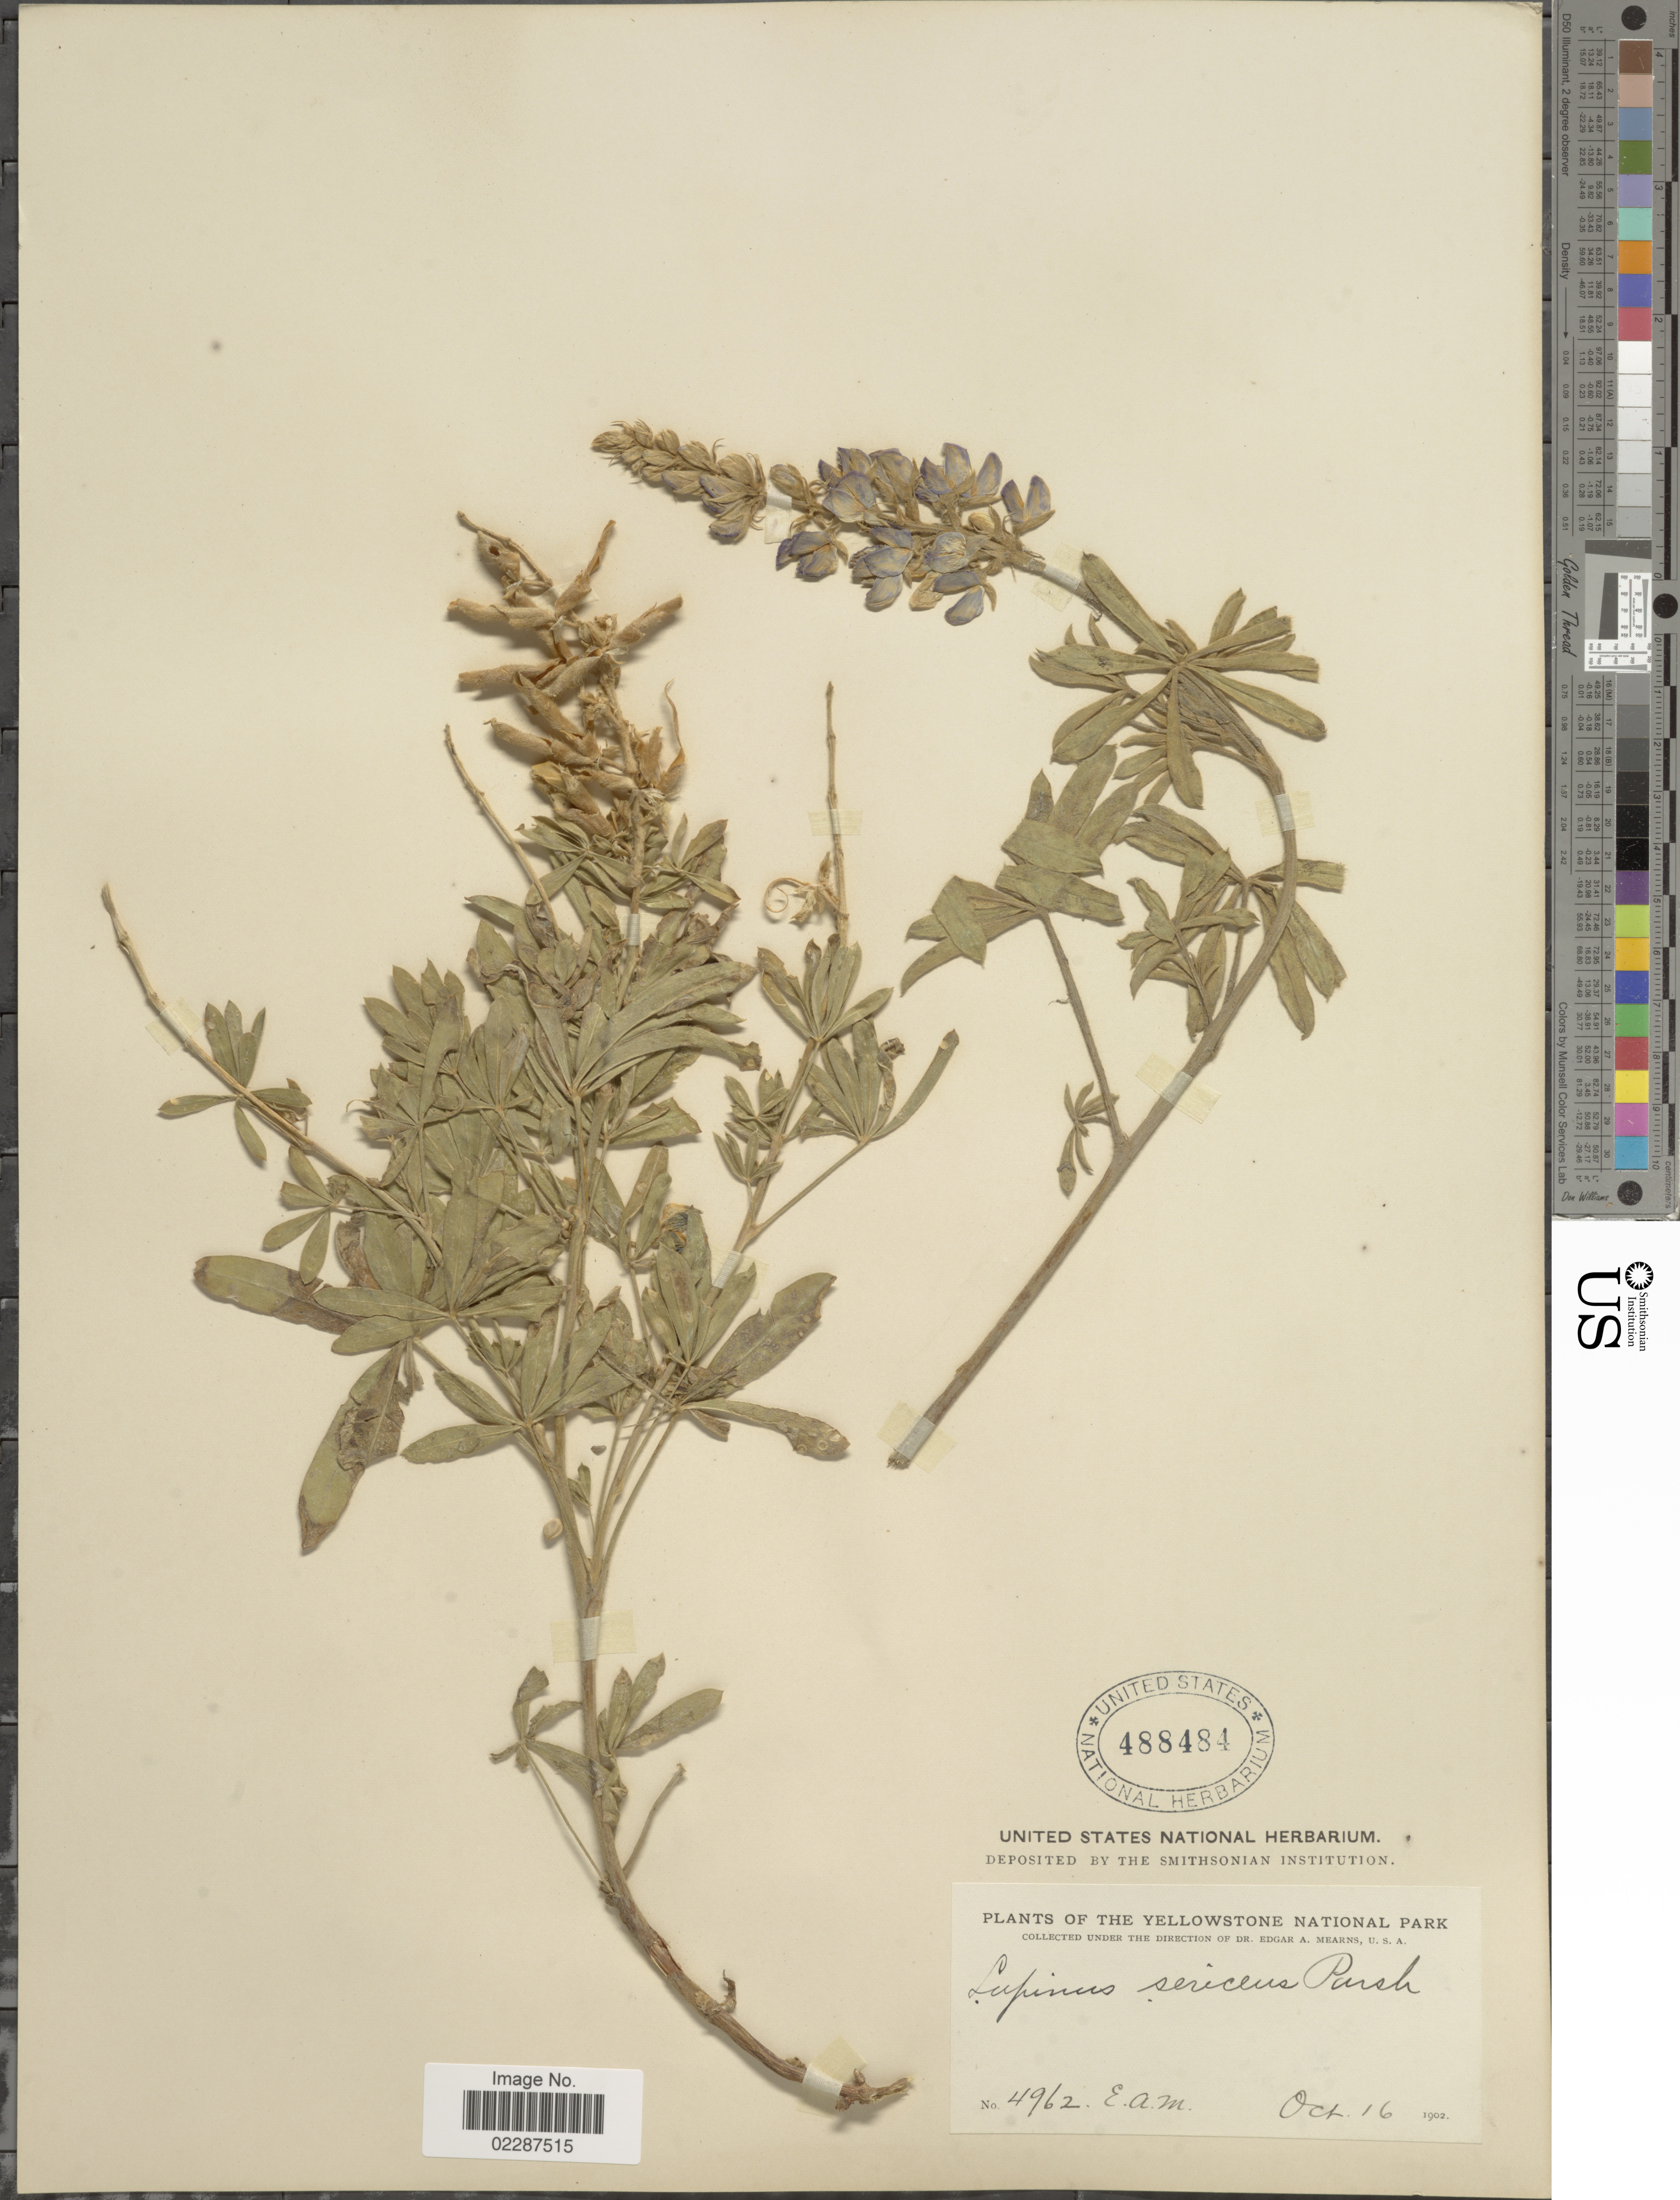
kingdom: Plantae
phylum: Tracheophyta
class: Magnoliopsida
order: Fabales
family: Fabaceae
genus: Lupinus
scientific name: Lupinus sericeus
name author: Pursh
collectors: E. A. Mearns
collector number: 4962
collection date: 1902-10-16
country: United States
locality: Yellowstone National Park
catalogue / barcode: US 488484